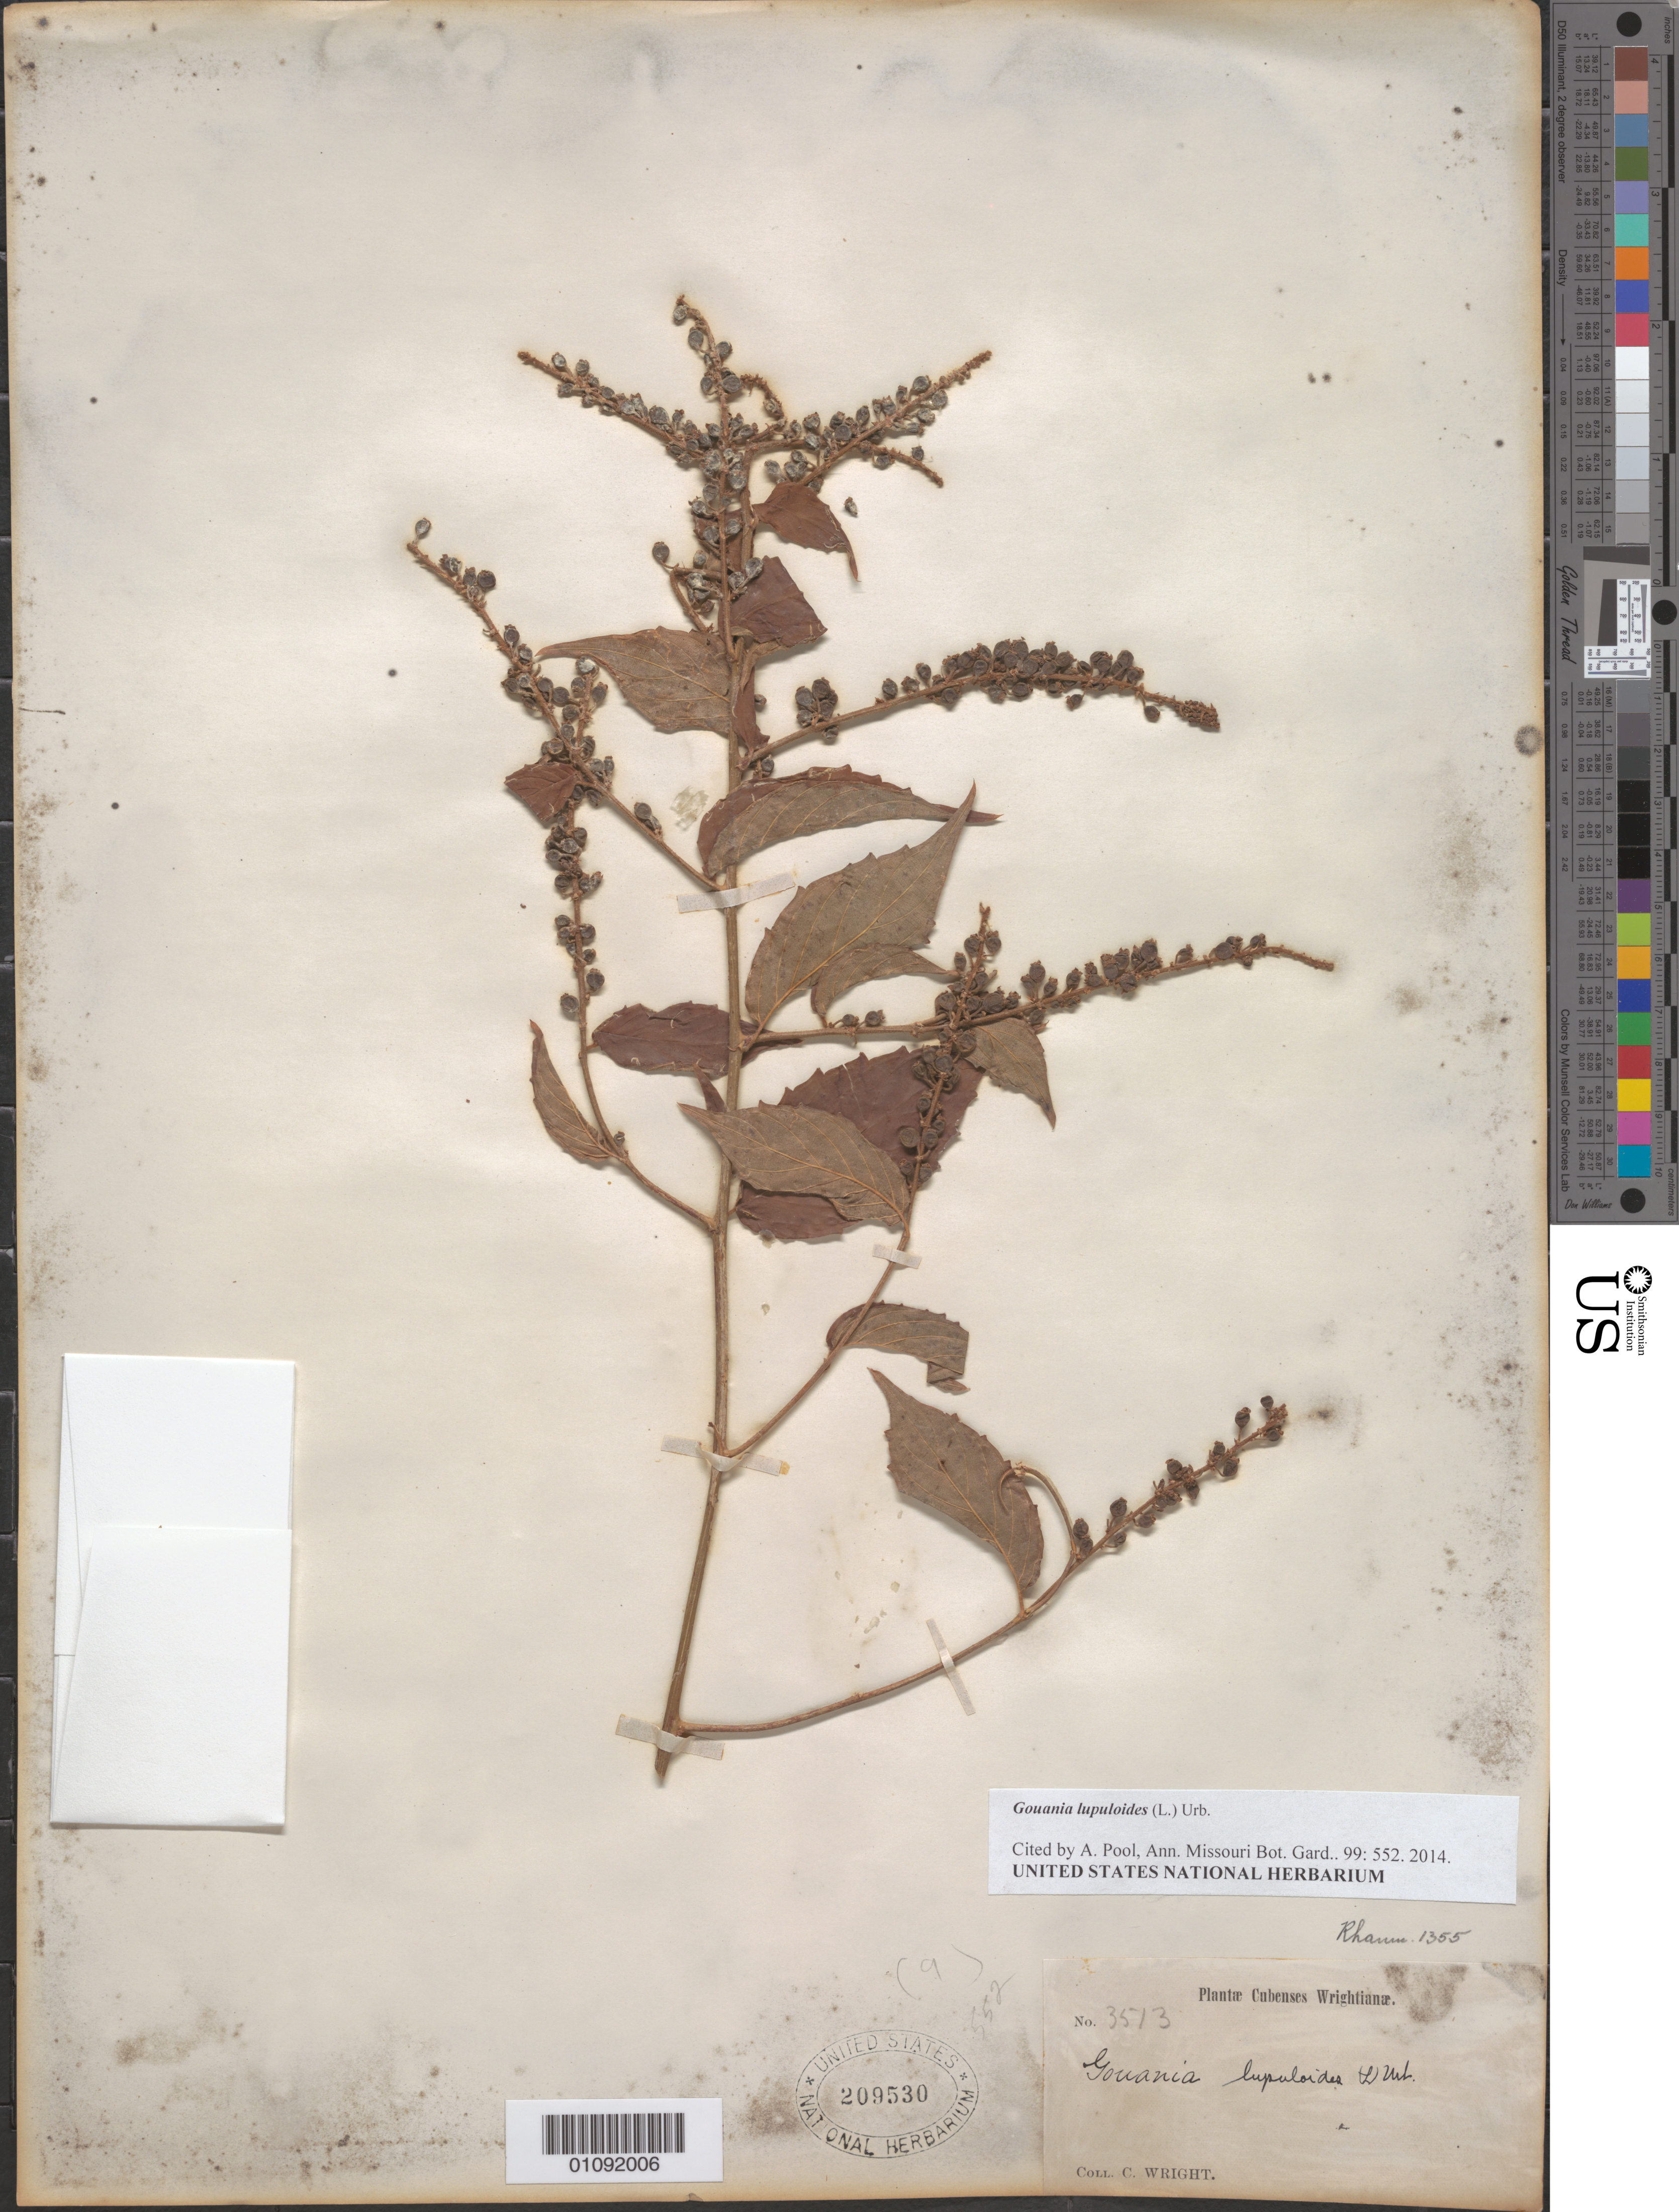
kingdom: Plantae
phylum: Tracheophyta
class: Magnoliopsida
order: Rosales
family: Rhamnaceae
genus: Gouania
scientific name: Gouania lupuloides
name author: (L.) Urb.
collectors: C. Wright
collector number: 3513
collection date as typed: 1800 to 1899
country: Cuba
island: Cuba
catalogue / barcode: US 209530